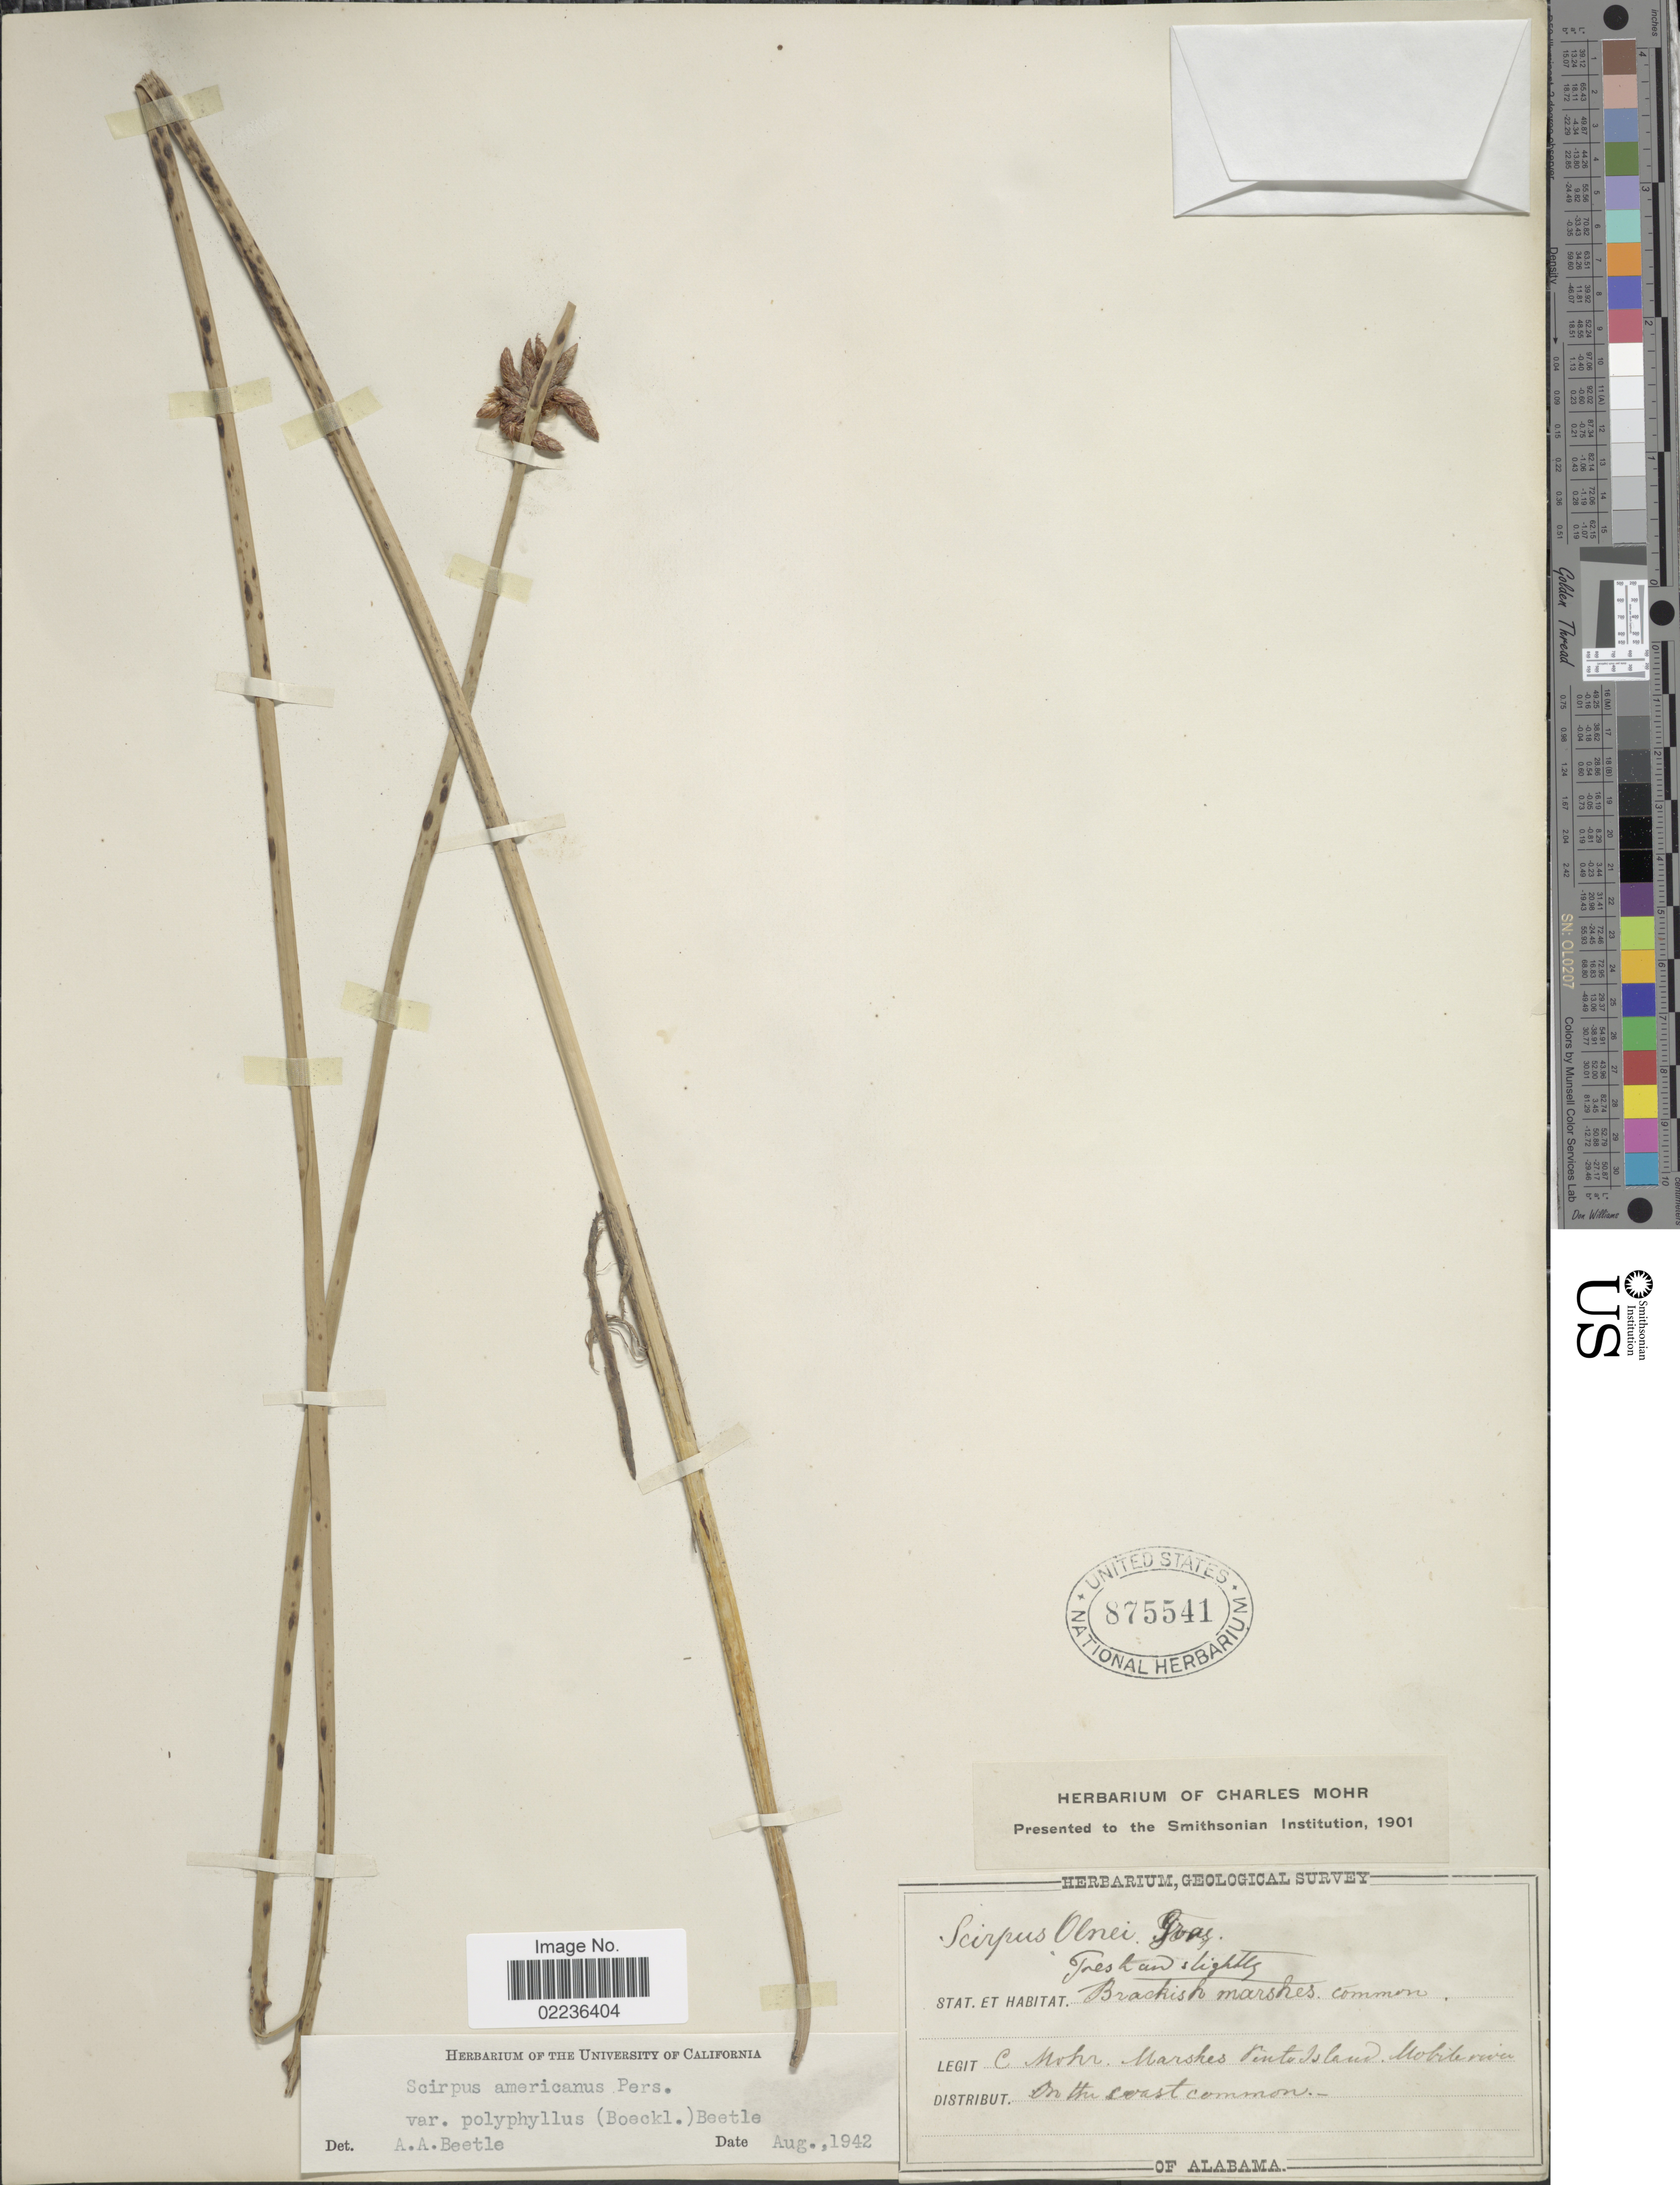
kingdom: Plantae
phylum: Tracheophyta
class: Liliopsida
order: Poales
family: Cyperaceae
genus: Schoenoplectus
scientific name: Schoenoplectus pungens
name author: (Vahl) Palla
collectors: C. T. Mohr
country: United States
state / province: Alabama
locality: Marshes Pinto Island, Mobile river, on the coast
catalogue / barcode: US 875541